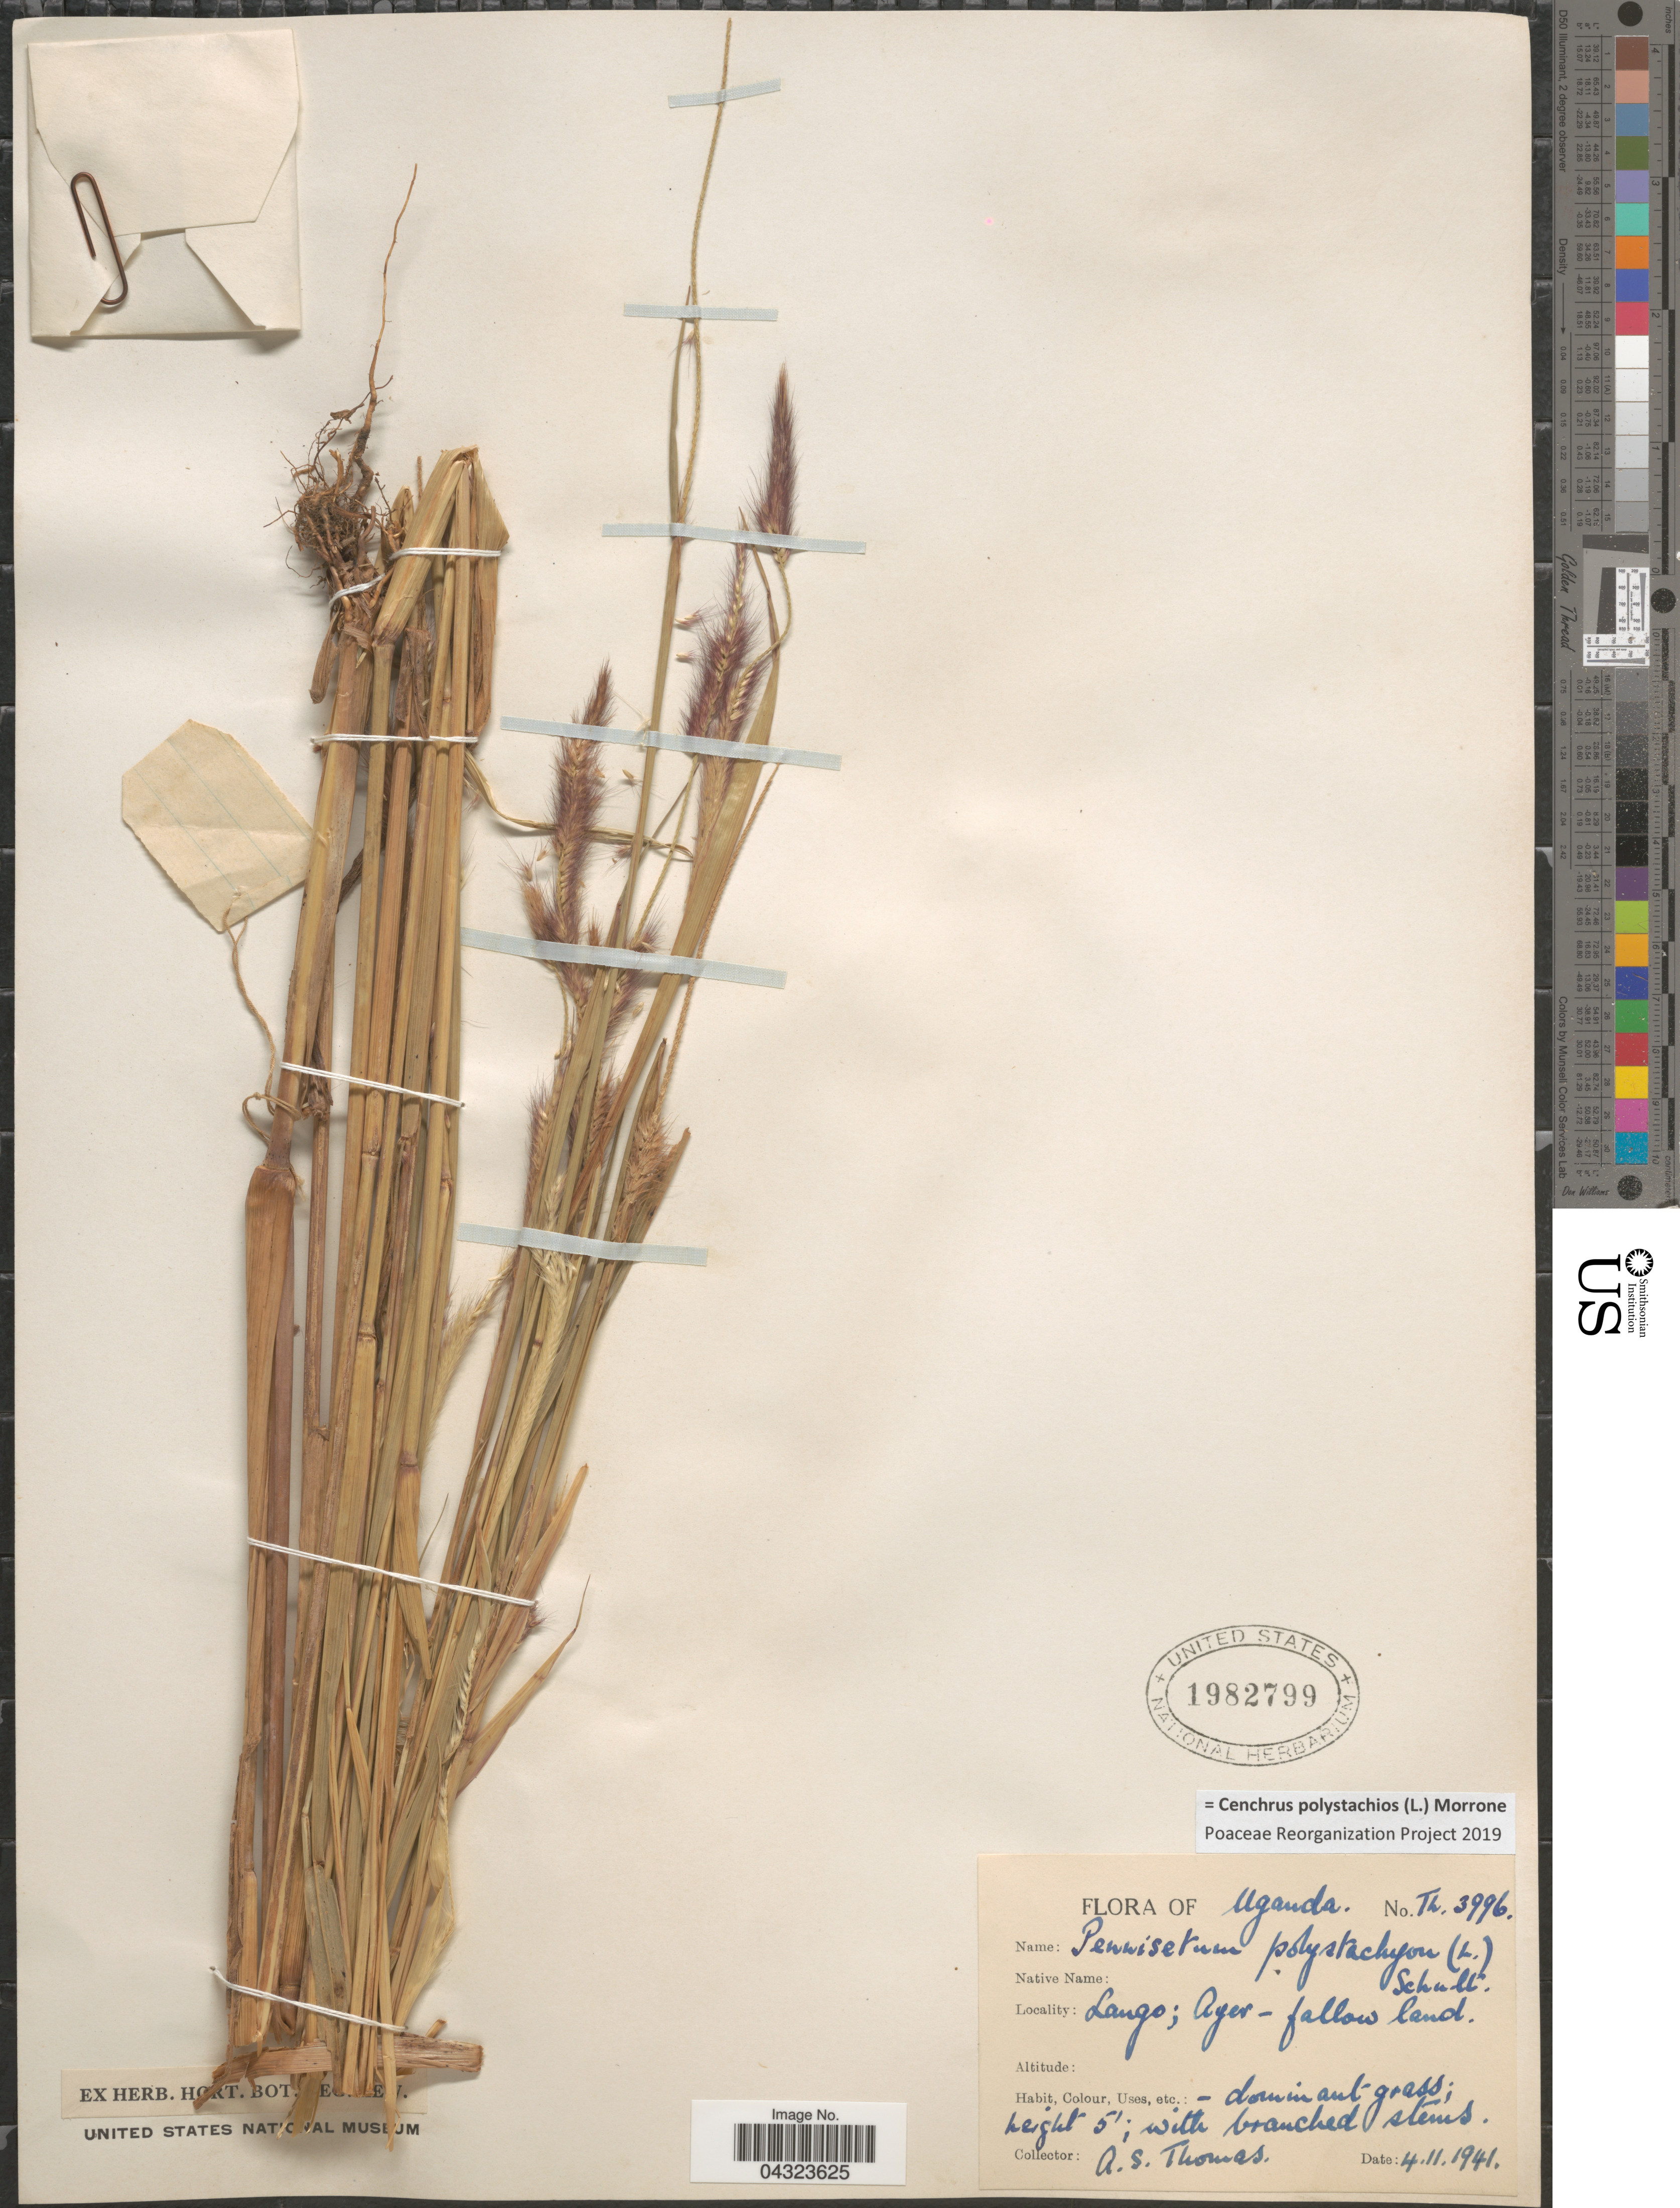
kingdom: Plantae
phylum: Tracheophyta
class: Liliopsida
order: Poales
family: Poaceae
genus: Cenchrus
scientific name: Cenchrus polystachios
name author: (L.) Morrone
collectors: A. Thomas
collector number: Th3996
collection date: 1941-11-04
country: Uganda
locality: Lango; Ayer.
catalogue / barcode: US 1982799